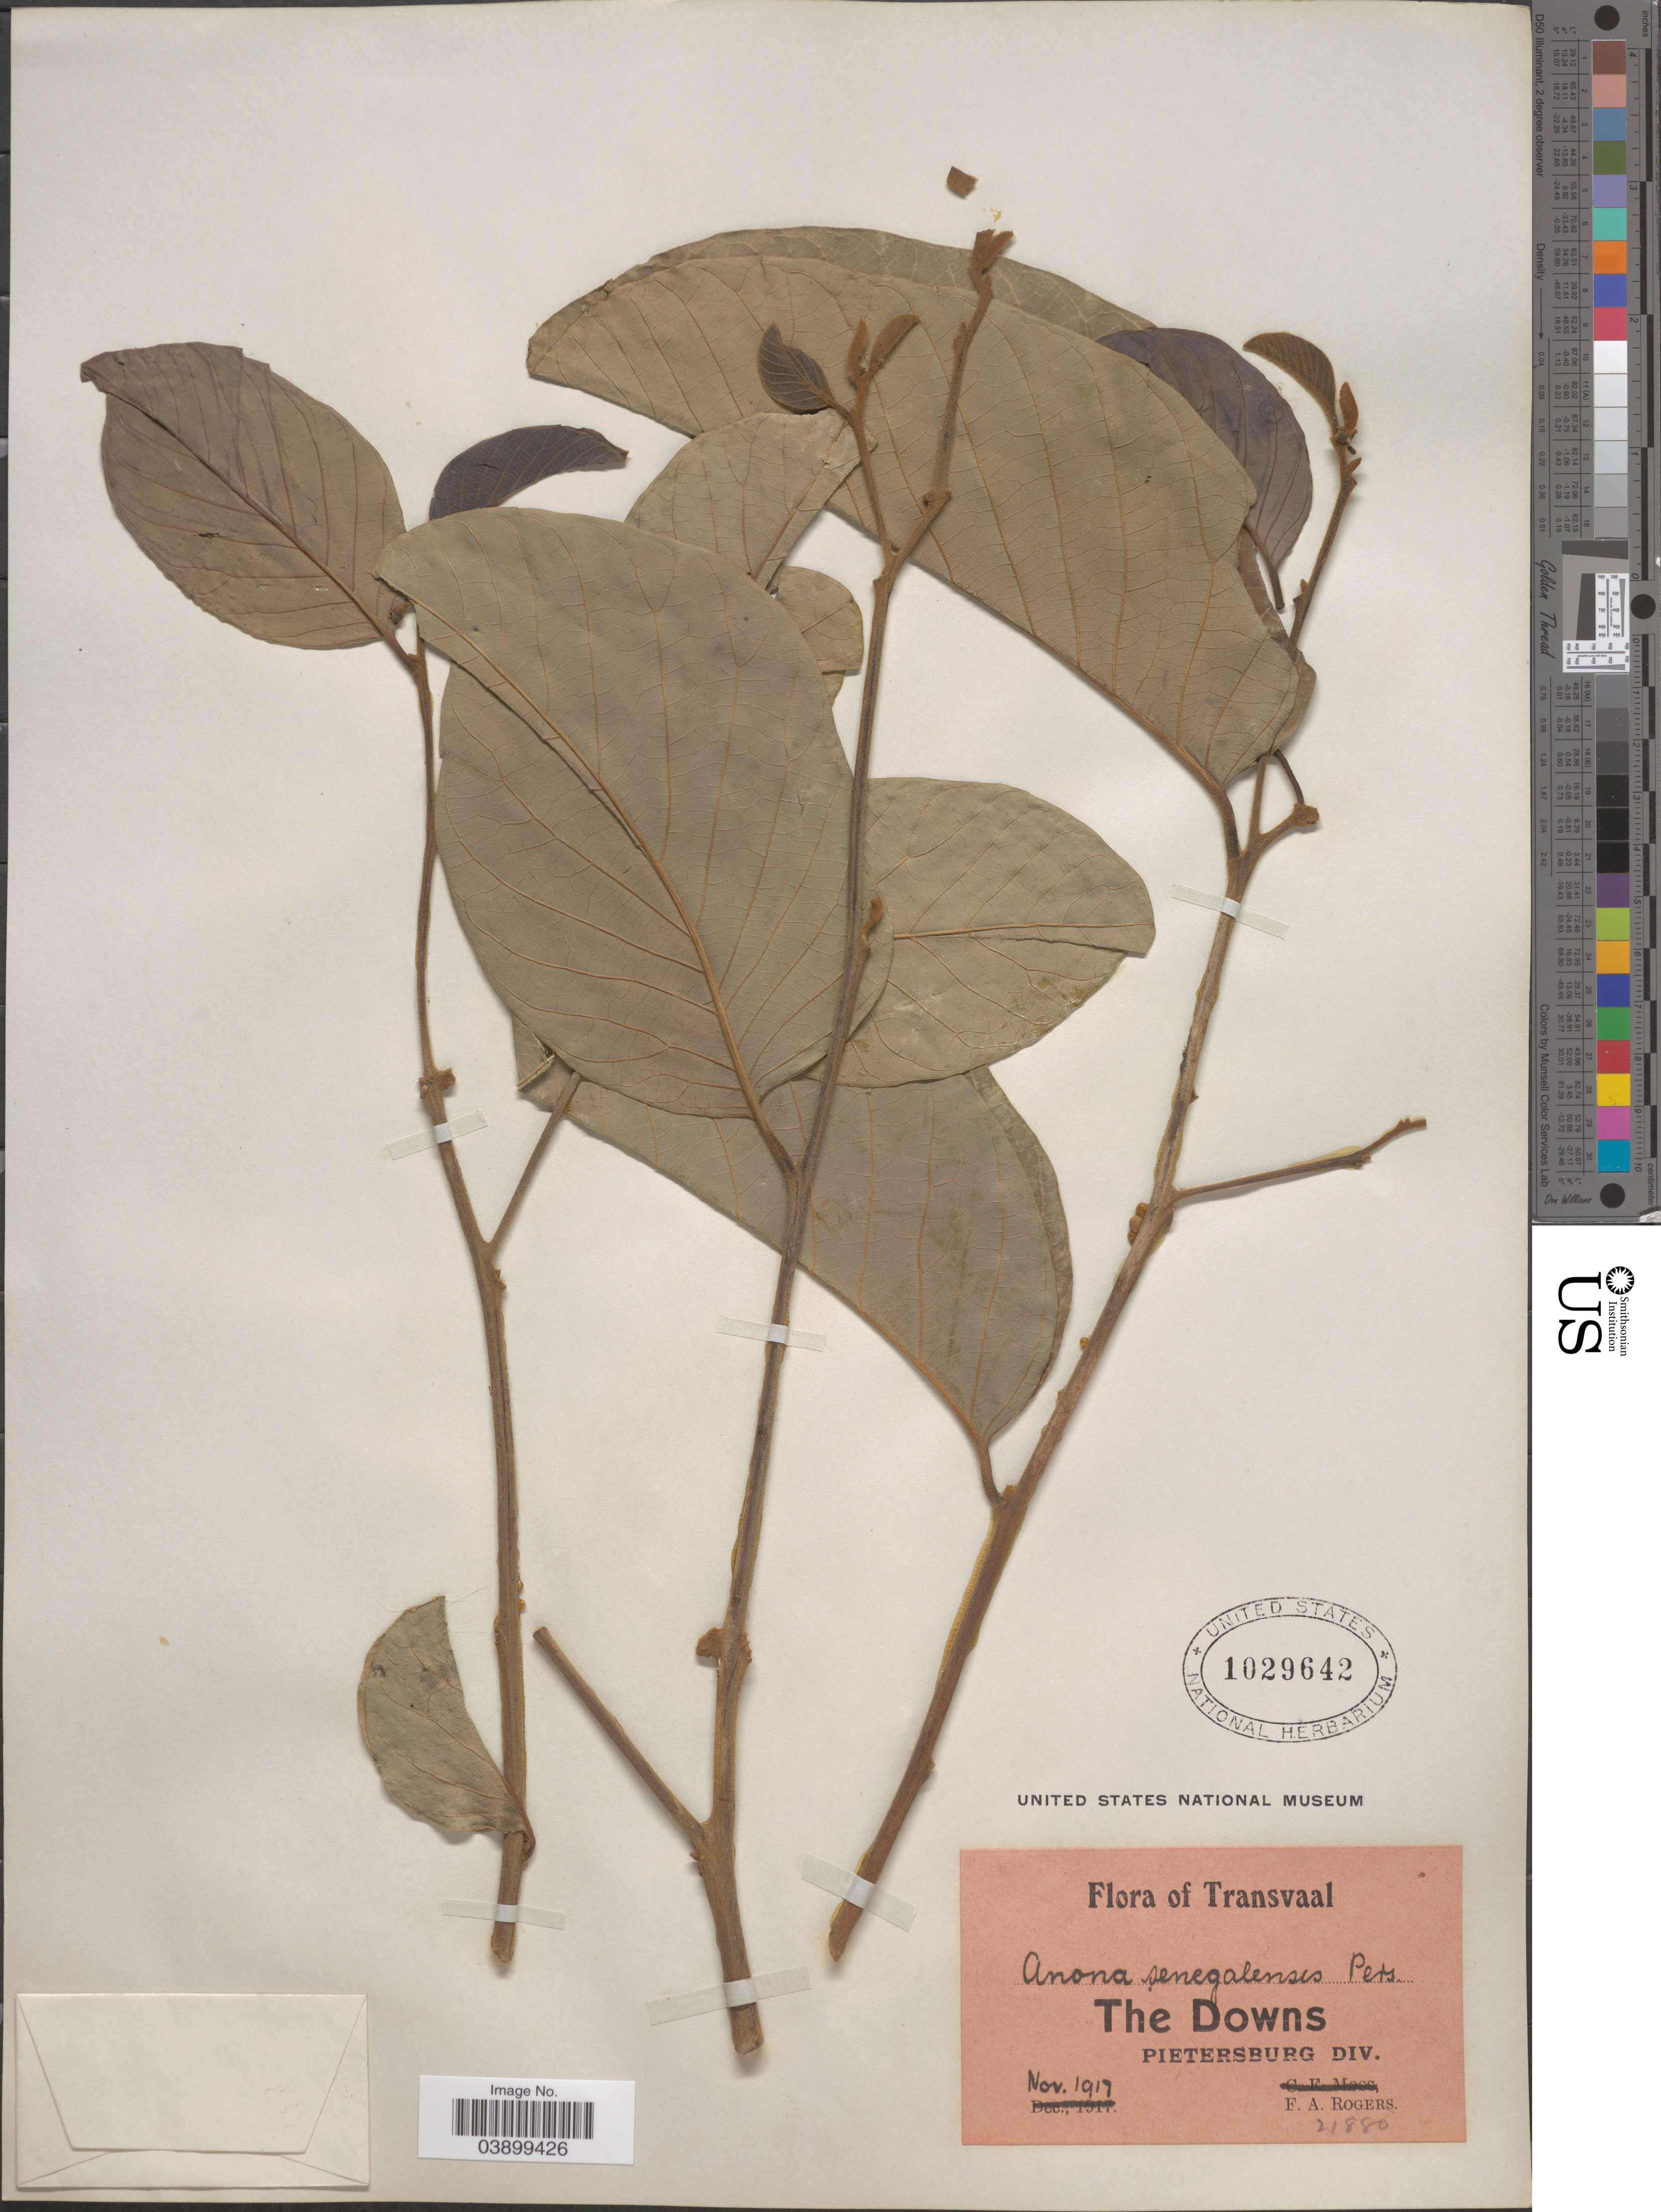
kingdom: Plantae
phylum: Tracheophyta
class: Magnoliopsida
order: Magnoliales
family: Annonaceae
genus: Annona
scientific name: Annona senegalensis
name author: Pers.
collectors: F. A. Rogers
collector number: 21880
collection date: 1917-11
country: South Africa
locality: Transvaal. The Downs. Pietersburg Div.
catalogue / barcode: US 1029642